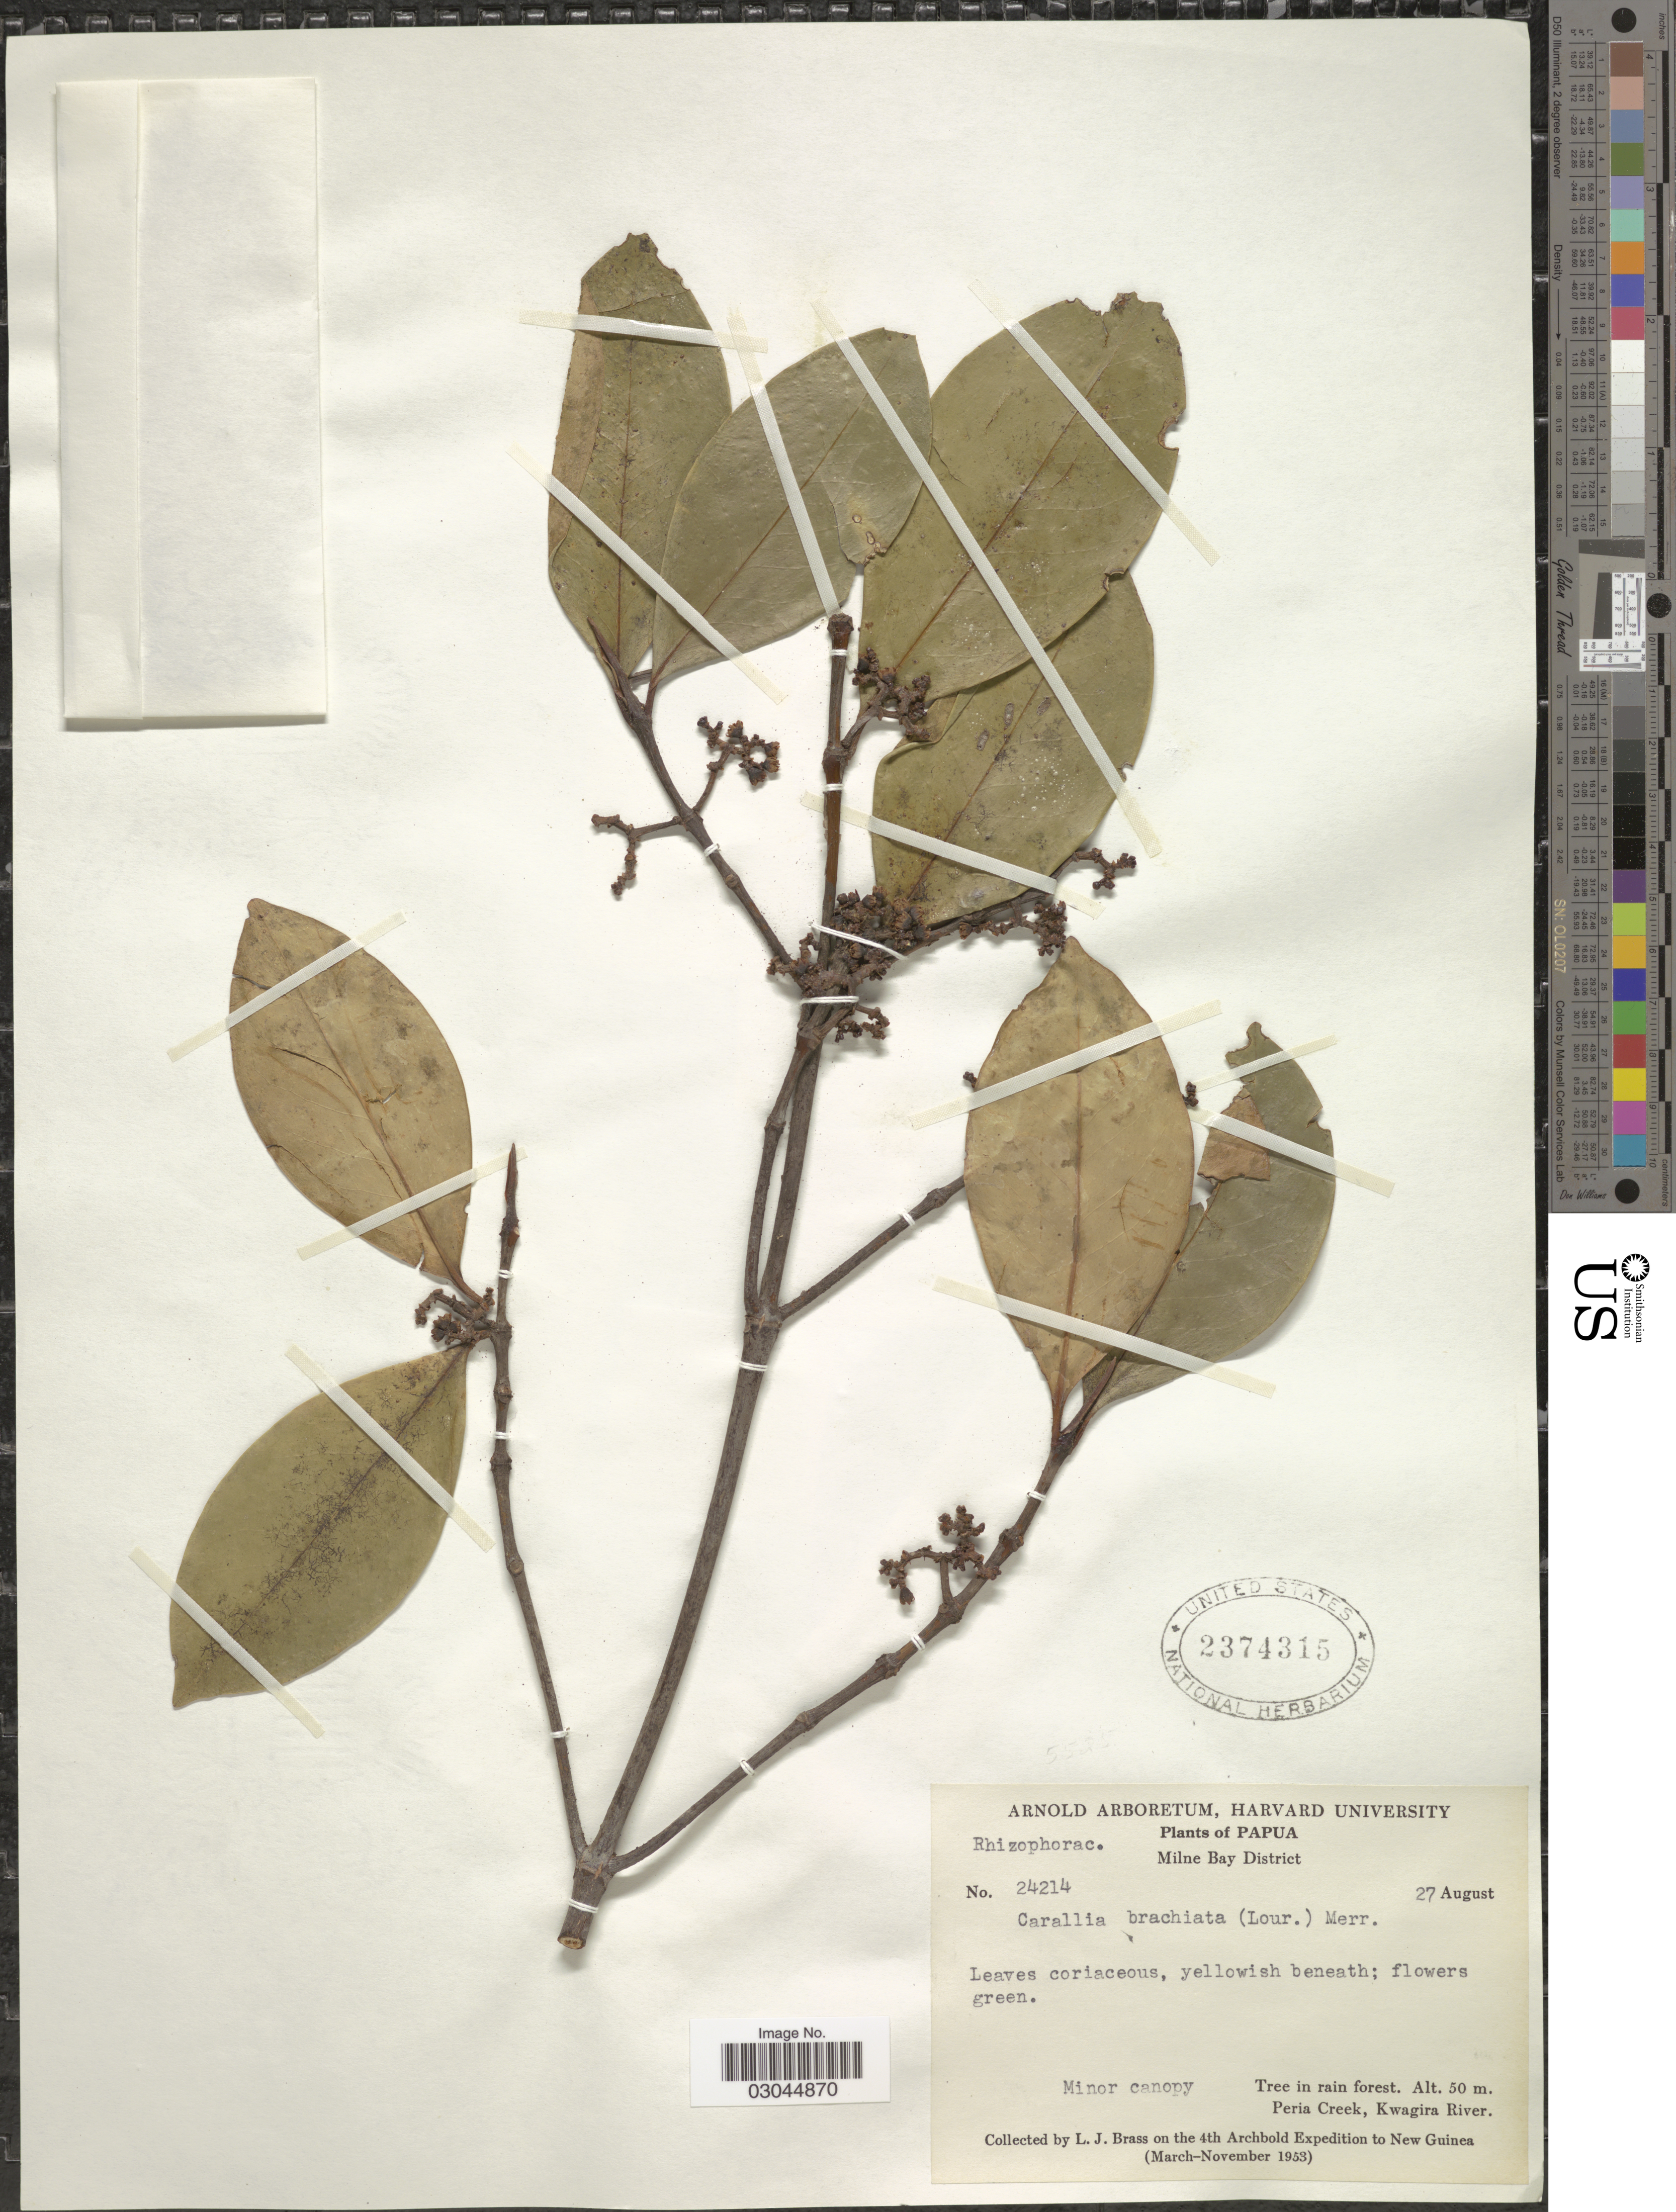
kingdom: Plantae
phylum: Tracheophyta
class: Magnoliopsida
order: Malpighiales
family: Rhizophoraceae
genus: Carallia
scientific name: Carallia brachiata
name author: (Lour.) Merr.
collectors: L. J. Brass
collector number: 24214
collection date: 1953-08-27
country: Papua New Guinea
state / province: Milne Bay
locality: Papua. Minor canopy. Peria Creek, Kwagira River.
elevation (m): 50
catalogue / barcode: US 2374315